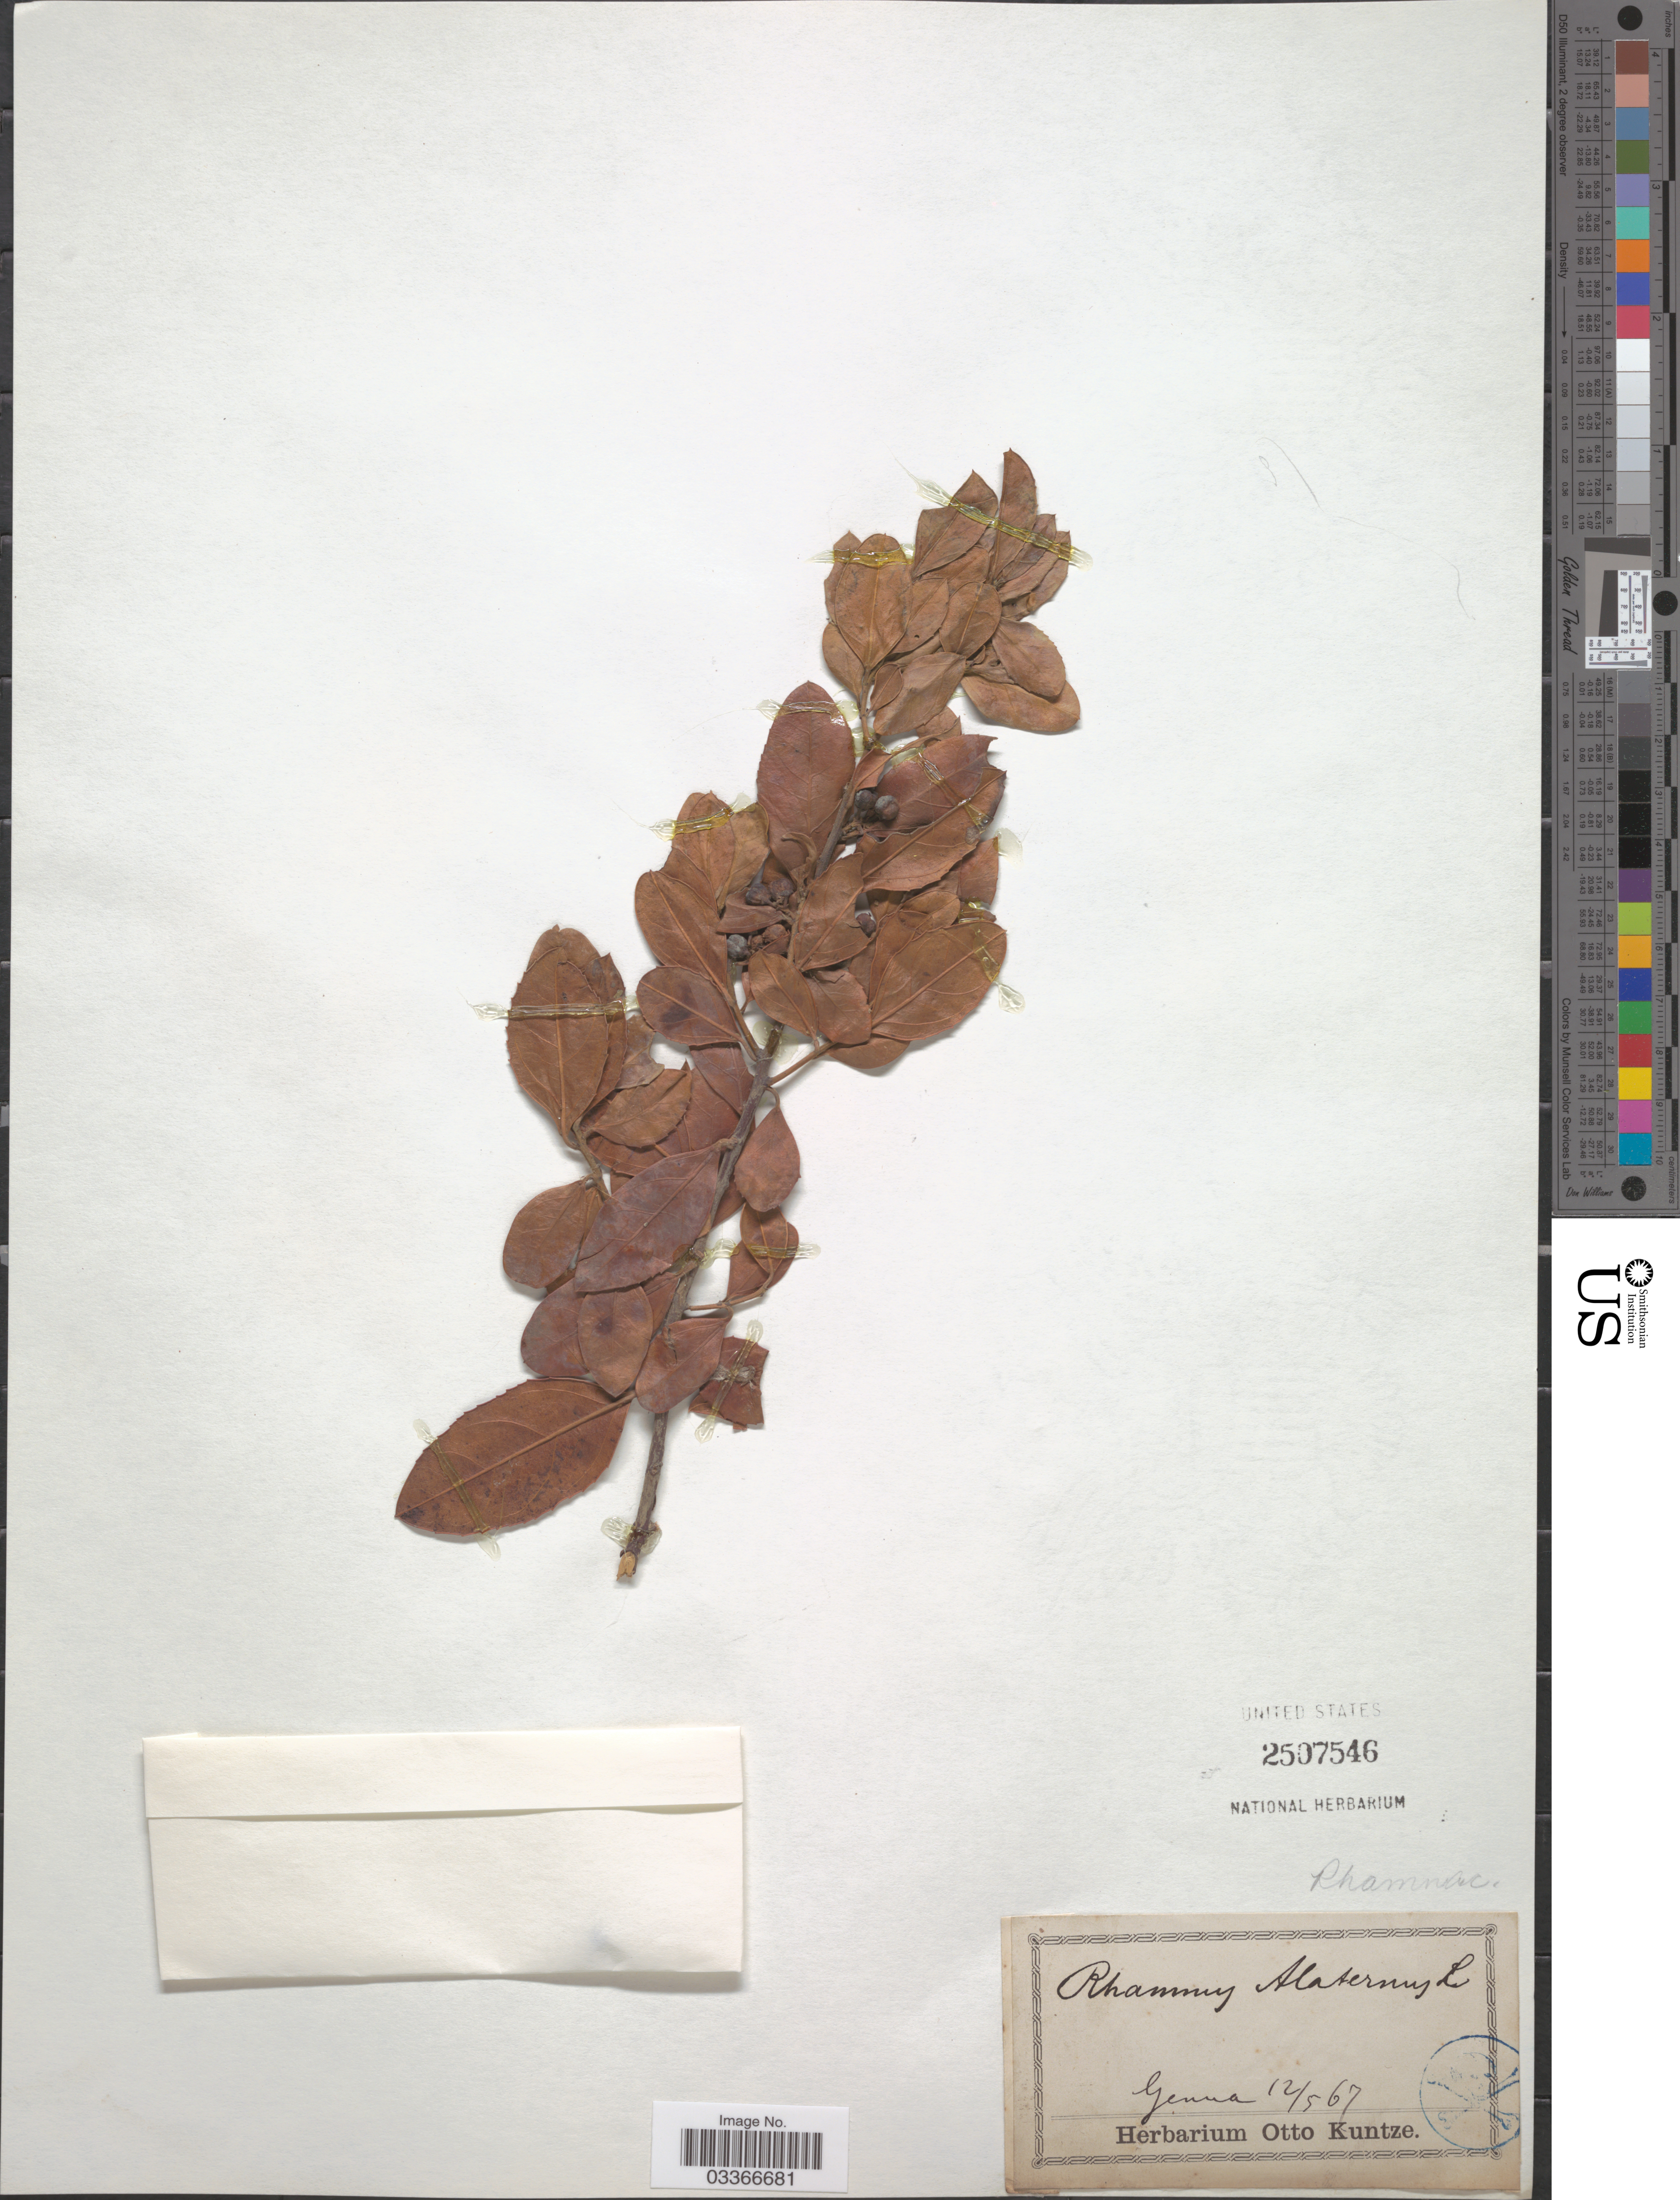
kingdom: Plantae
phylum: Tracheophyta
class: Magnoliopsida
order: Rosales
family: Rhamnaceae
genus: Rhamnus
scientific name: Rhamnus alaternus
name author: L.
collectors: ex herb. Otto Kuntze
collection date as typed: Transcribed d/m/y: 12/5/67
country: Italy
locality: Genua.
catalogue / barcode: US 2507546